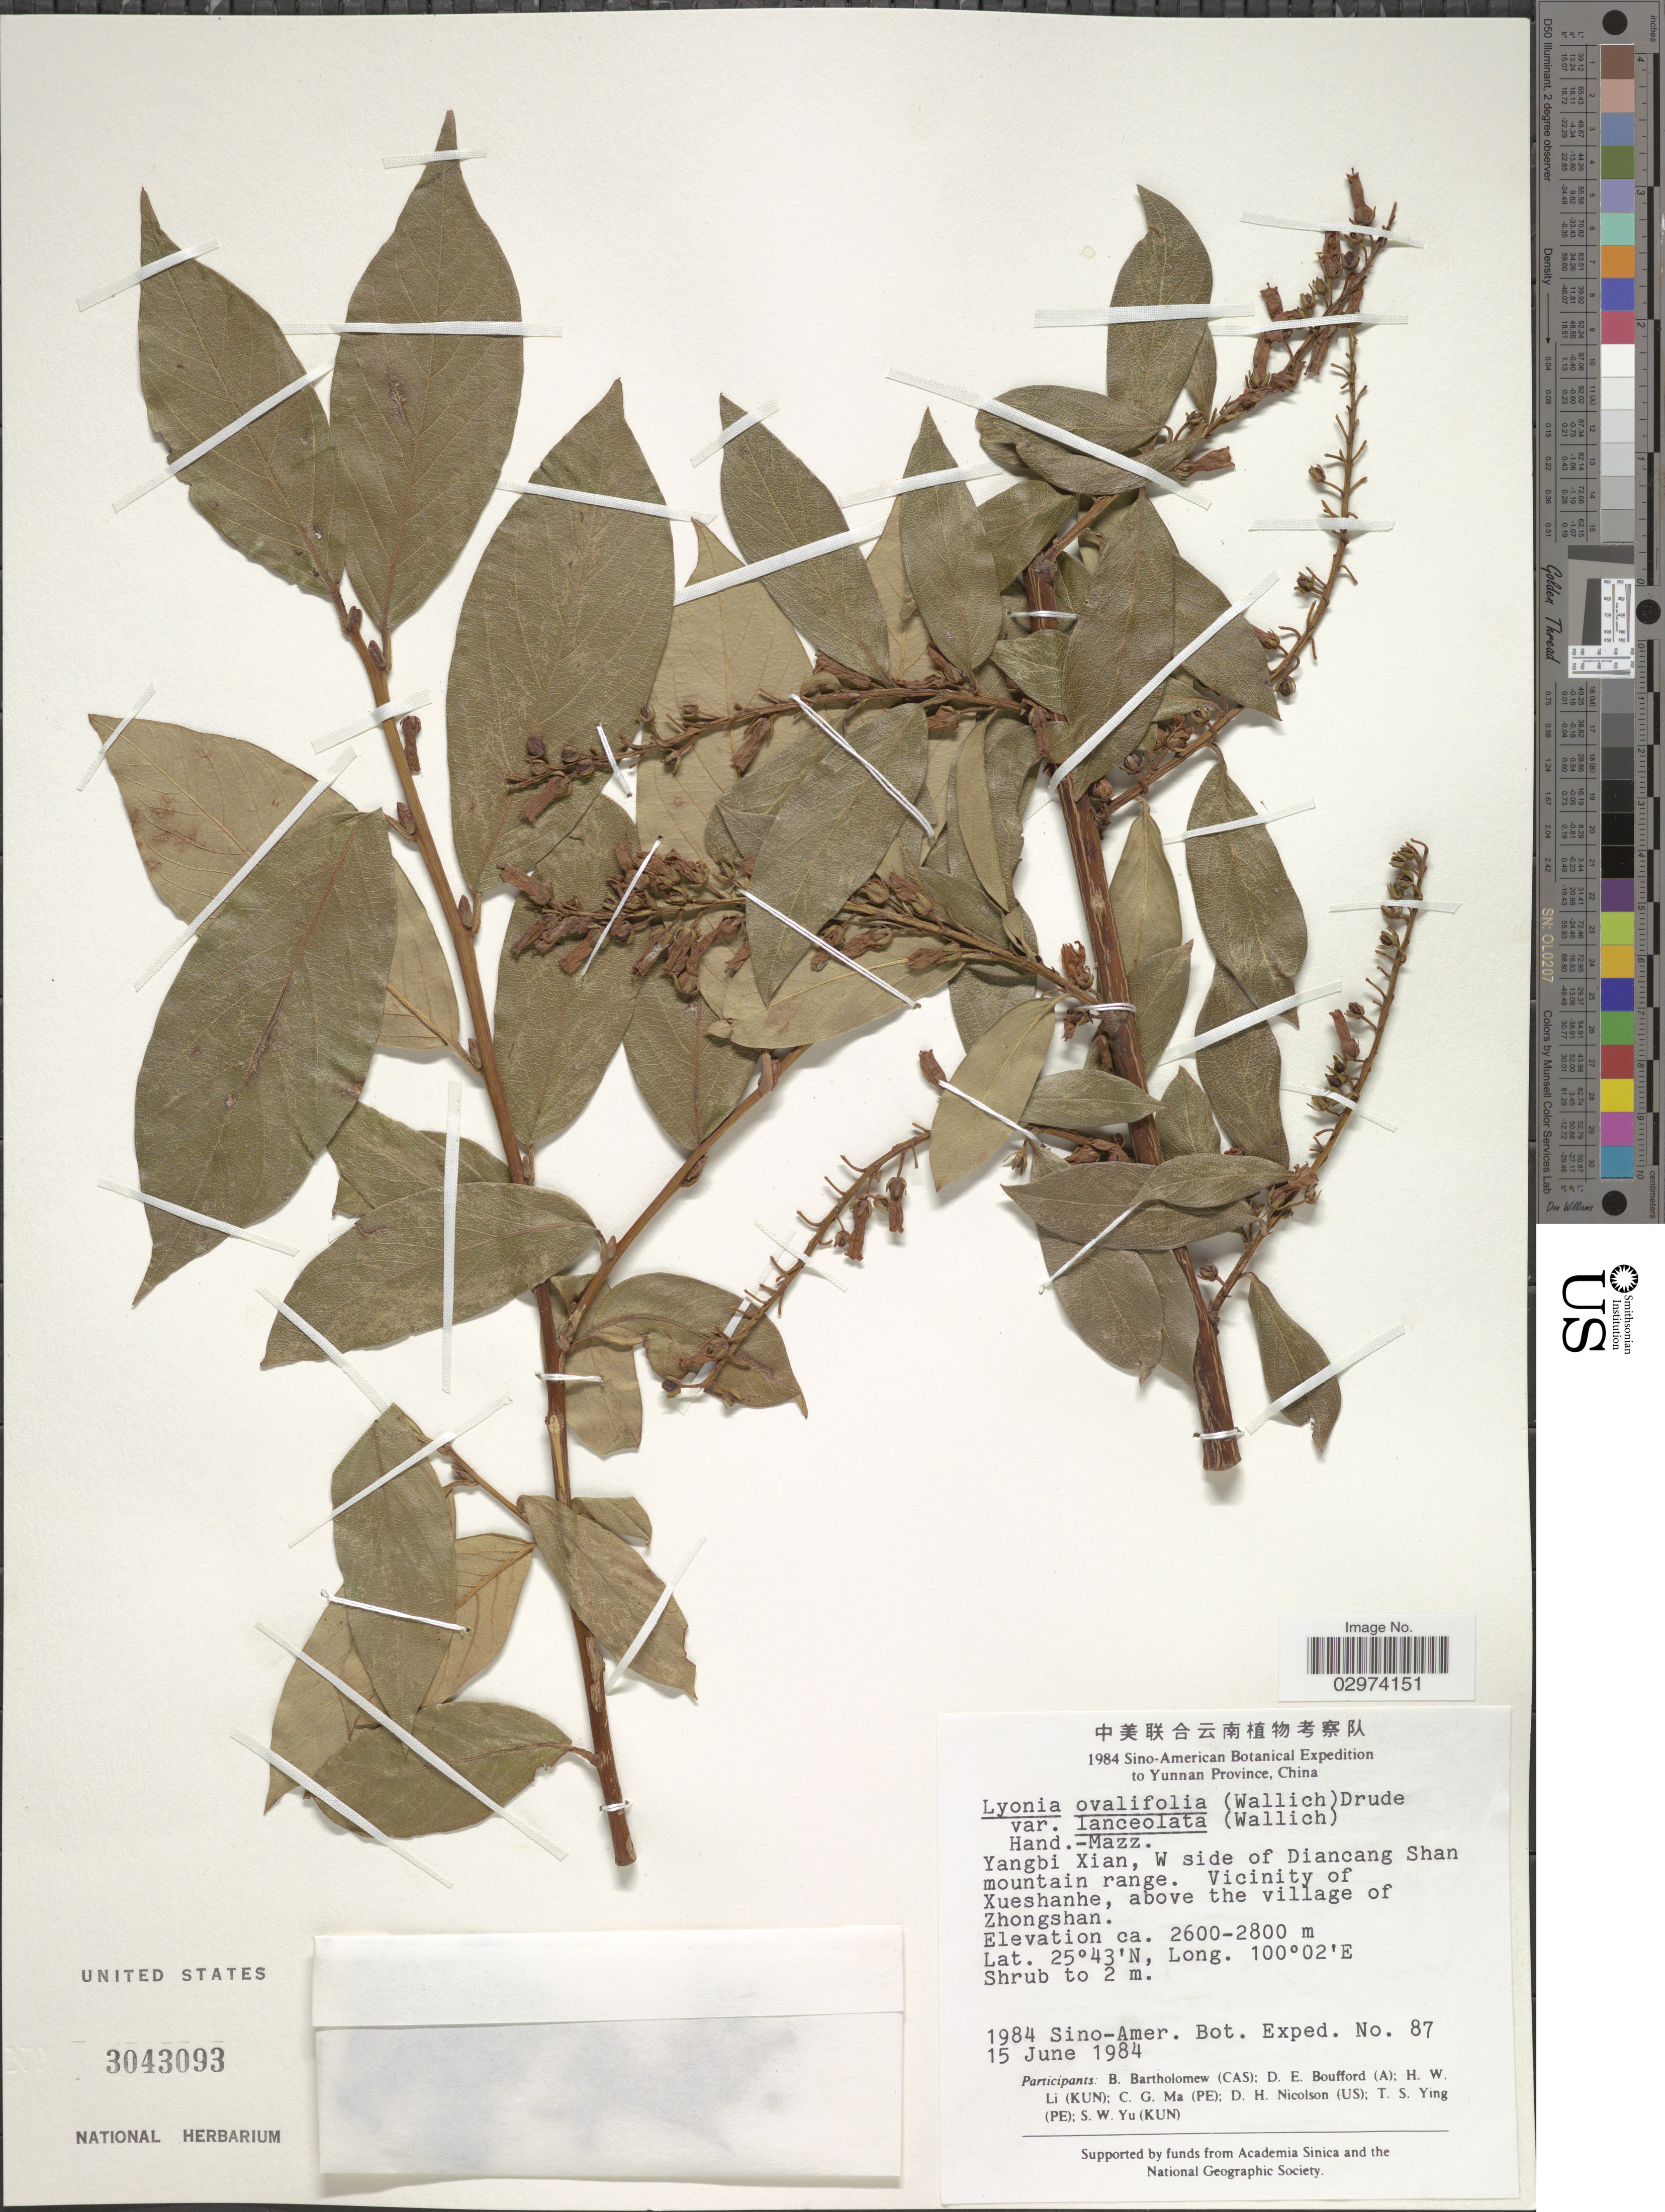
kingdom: Plantae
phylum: Tracheophyta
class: Magnoliopsida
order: Ericales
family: Ericaceae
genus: Lyonia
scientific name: Lyonia ovalifolia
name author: (Wall.) Drude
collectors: Sino-Amer. Bot. Exped. 1984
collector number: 87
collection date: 1984-06-15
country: China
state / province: Yunnan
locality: Yunnan Province. Yangbi Xian, W side of Diancang Shan mountain range. Vicinity of Xueshanhe, above the village of Zhongshan.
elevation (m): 2600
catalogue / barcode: US 3043093